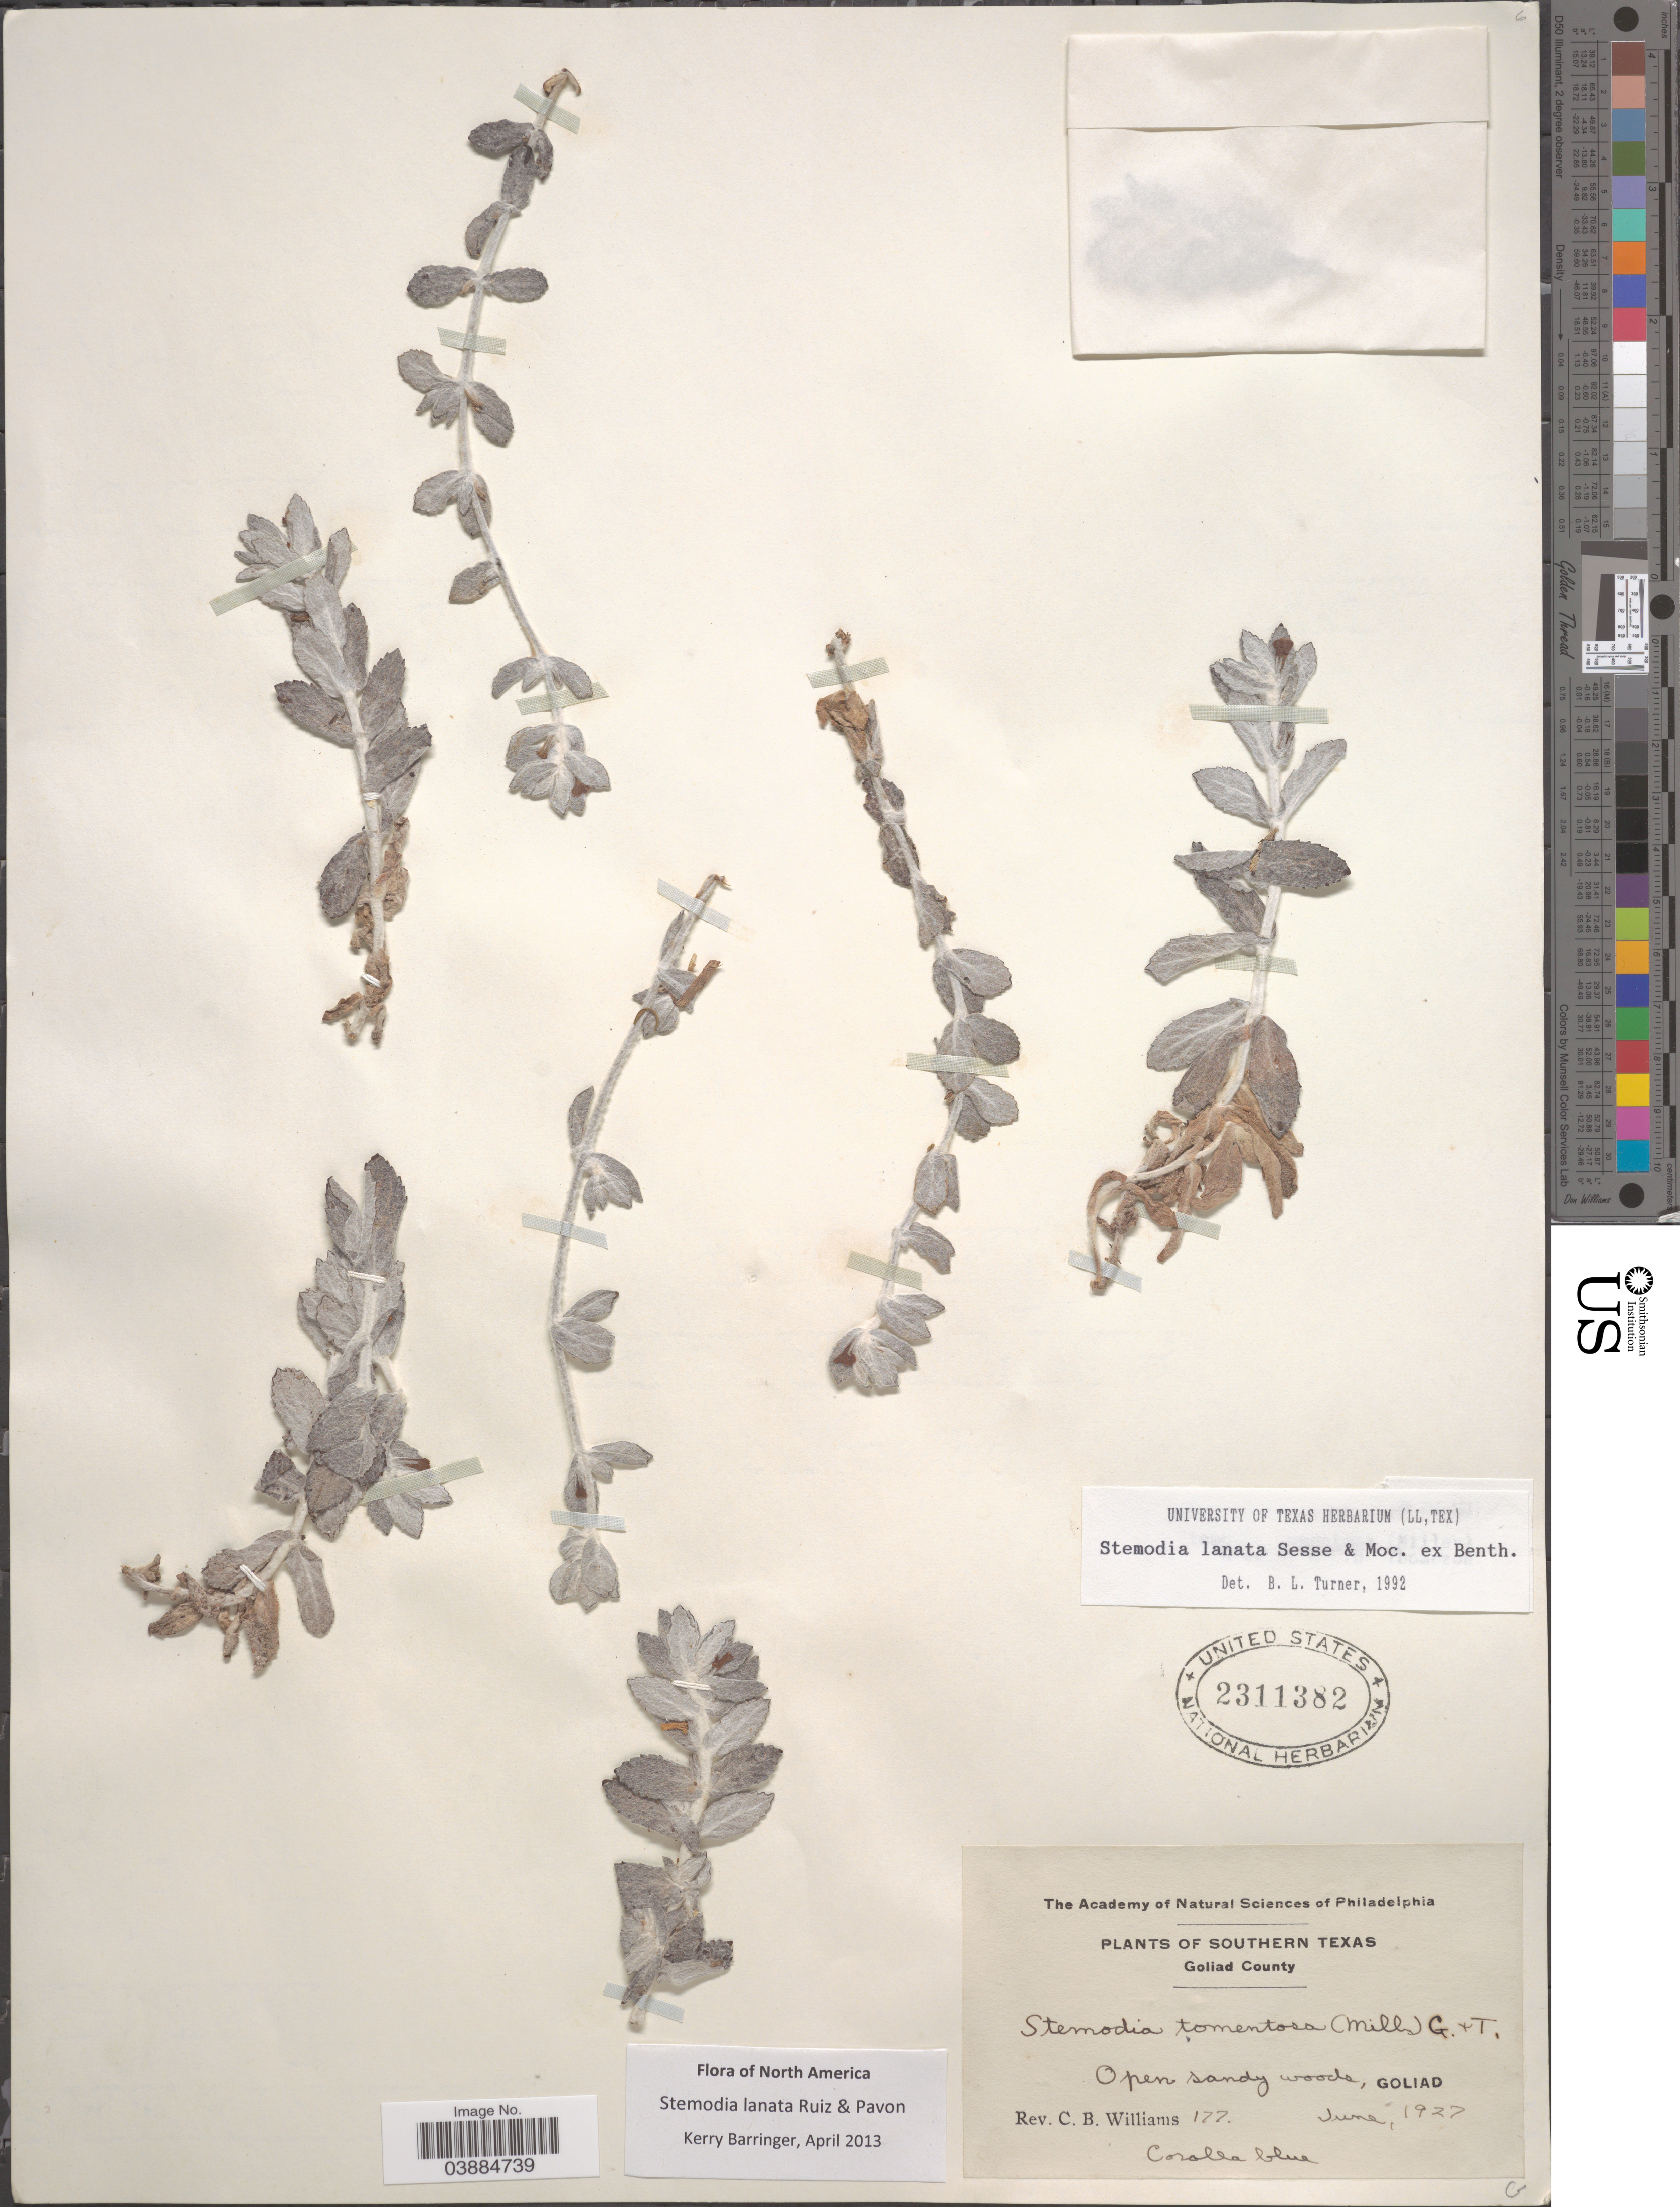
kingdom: Plantae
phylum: Tracheophyta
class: Magnoliopsida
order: Lamiales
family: Plantaginaceae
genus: Stemodia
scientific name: Stemodia lanata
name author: Sessé & Moc. ex Benth.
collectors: C. Williams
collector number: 177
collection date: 1927-06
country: United States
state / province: Texas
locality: Southern Texas. Goliad County. Open sandy woods, Goliad.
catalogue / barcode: US 2311382